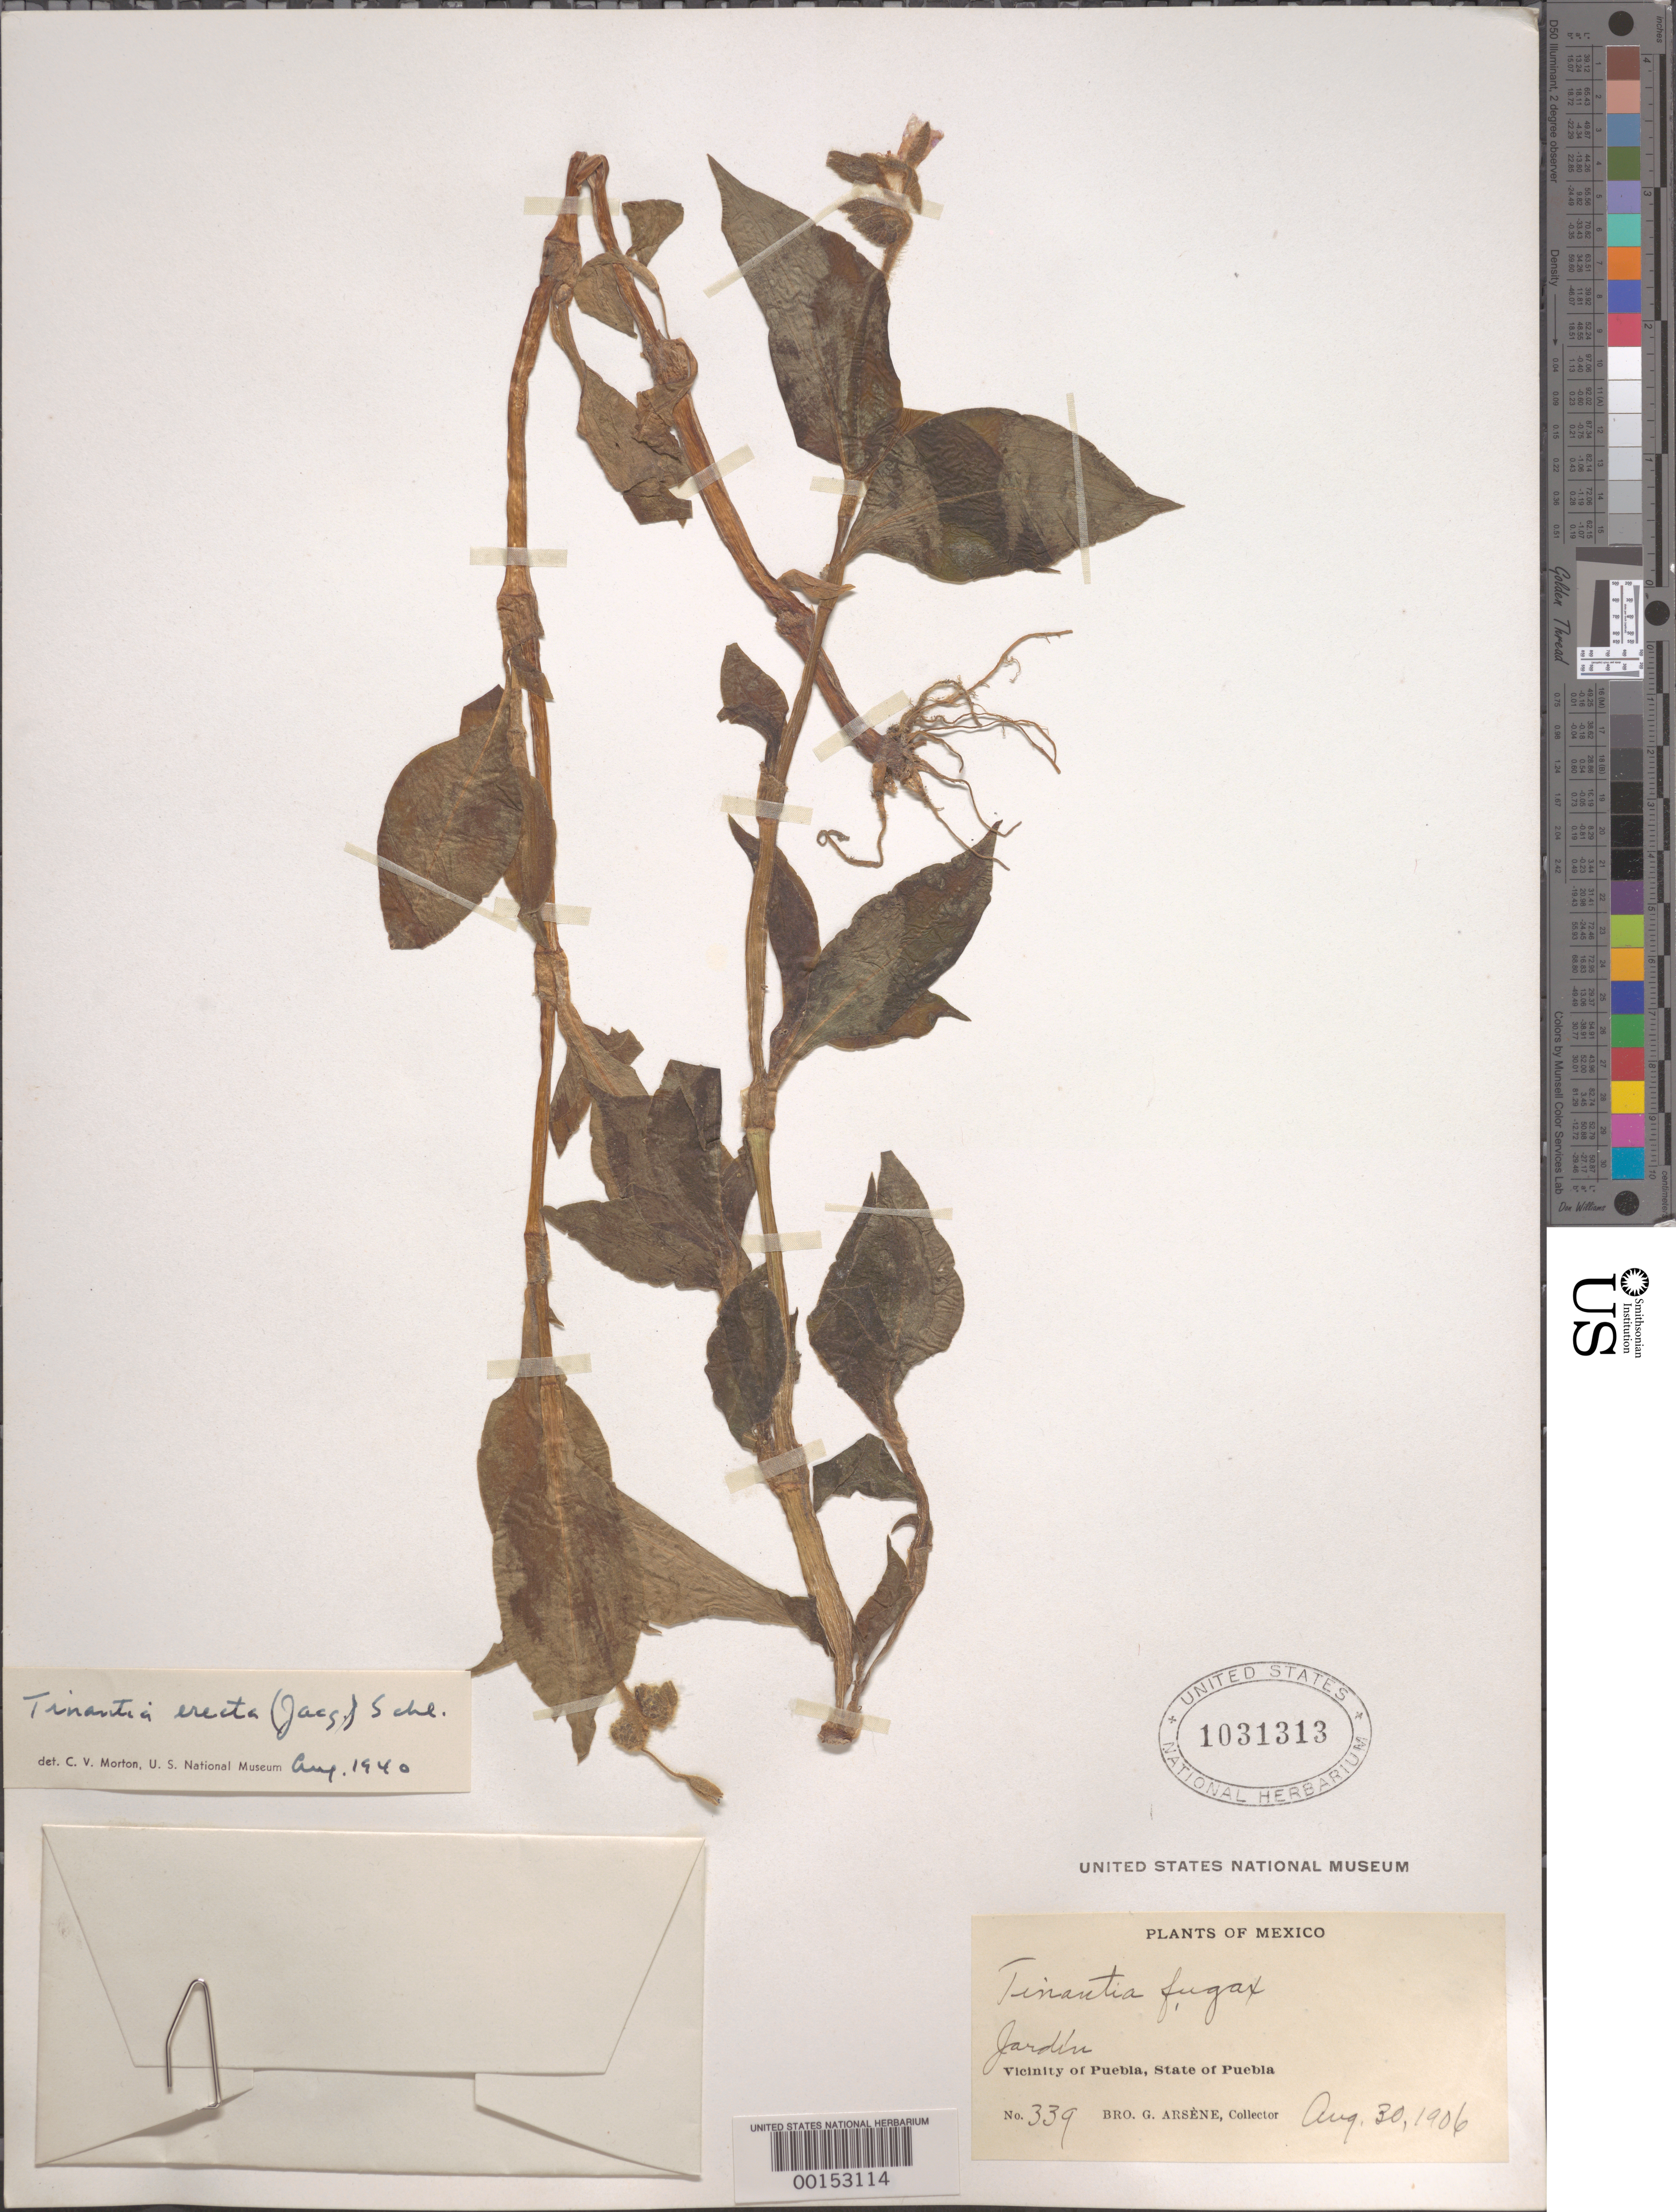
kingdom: Plantae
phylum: Tracheophyta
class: Liliopsida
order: Commelinales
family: Commelinaceae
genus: Tinantia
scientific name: Tinantia erecta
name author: (Jacq.) Fenzl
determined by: Morton, C. V.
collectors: Bro. G. Arsène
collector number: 339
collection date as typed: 30 Aug 1906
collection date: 1906-08-30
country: Mexico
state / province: Puebla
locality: Puebla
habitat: Gardin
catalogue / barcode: US 1031313